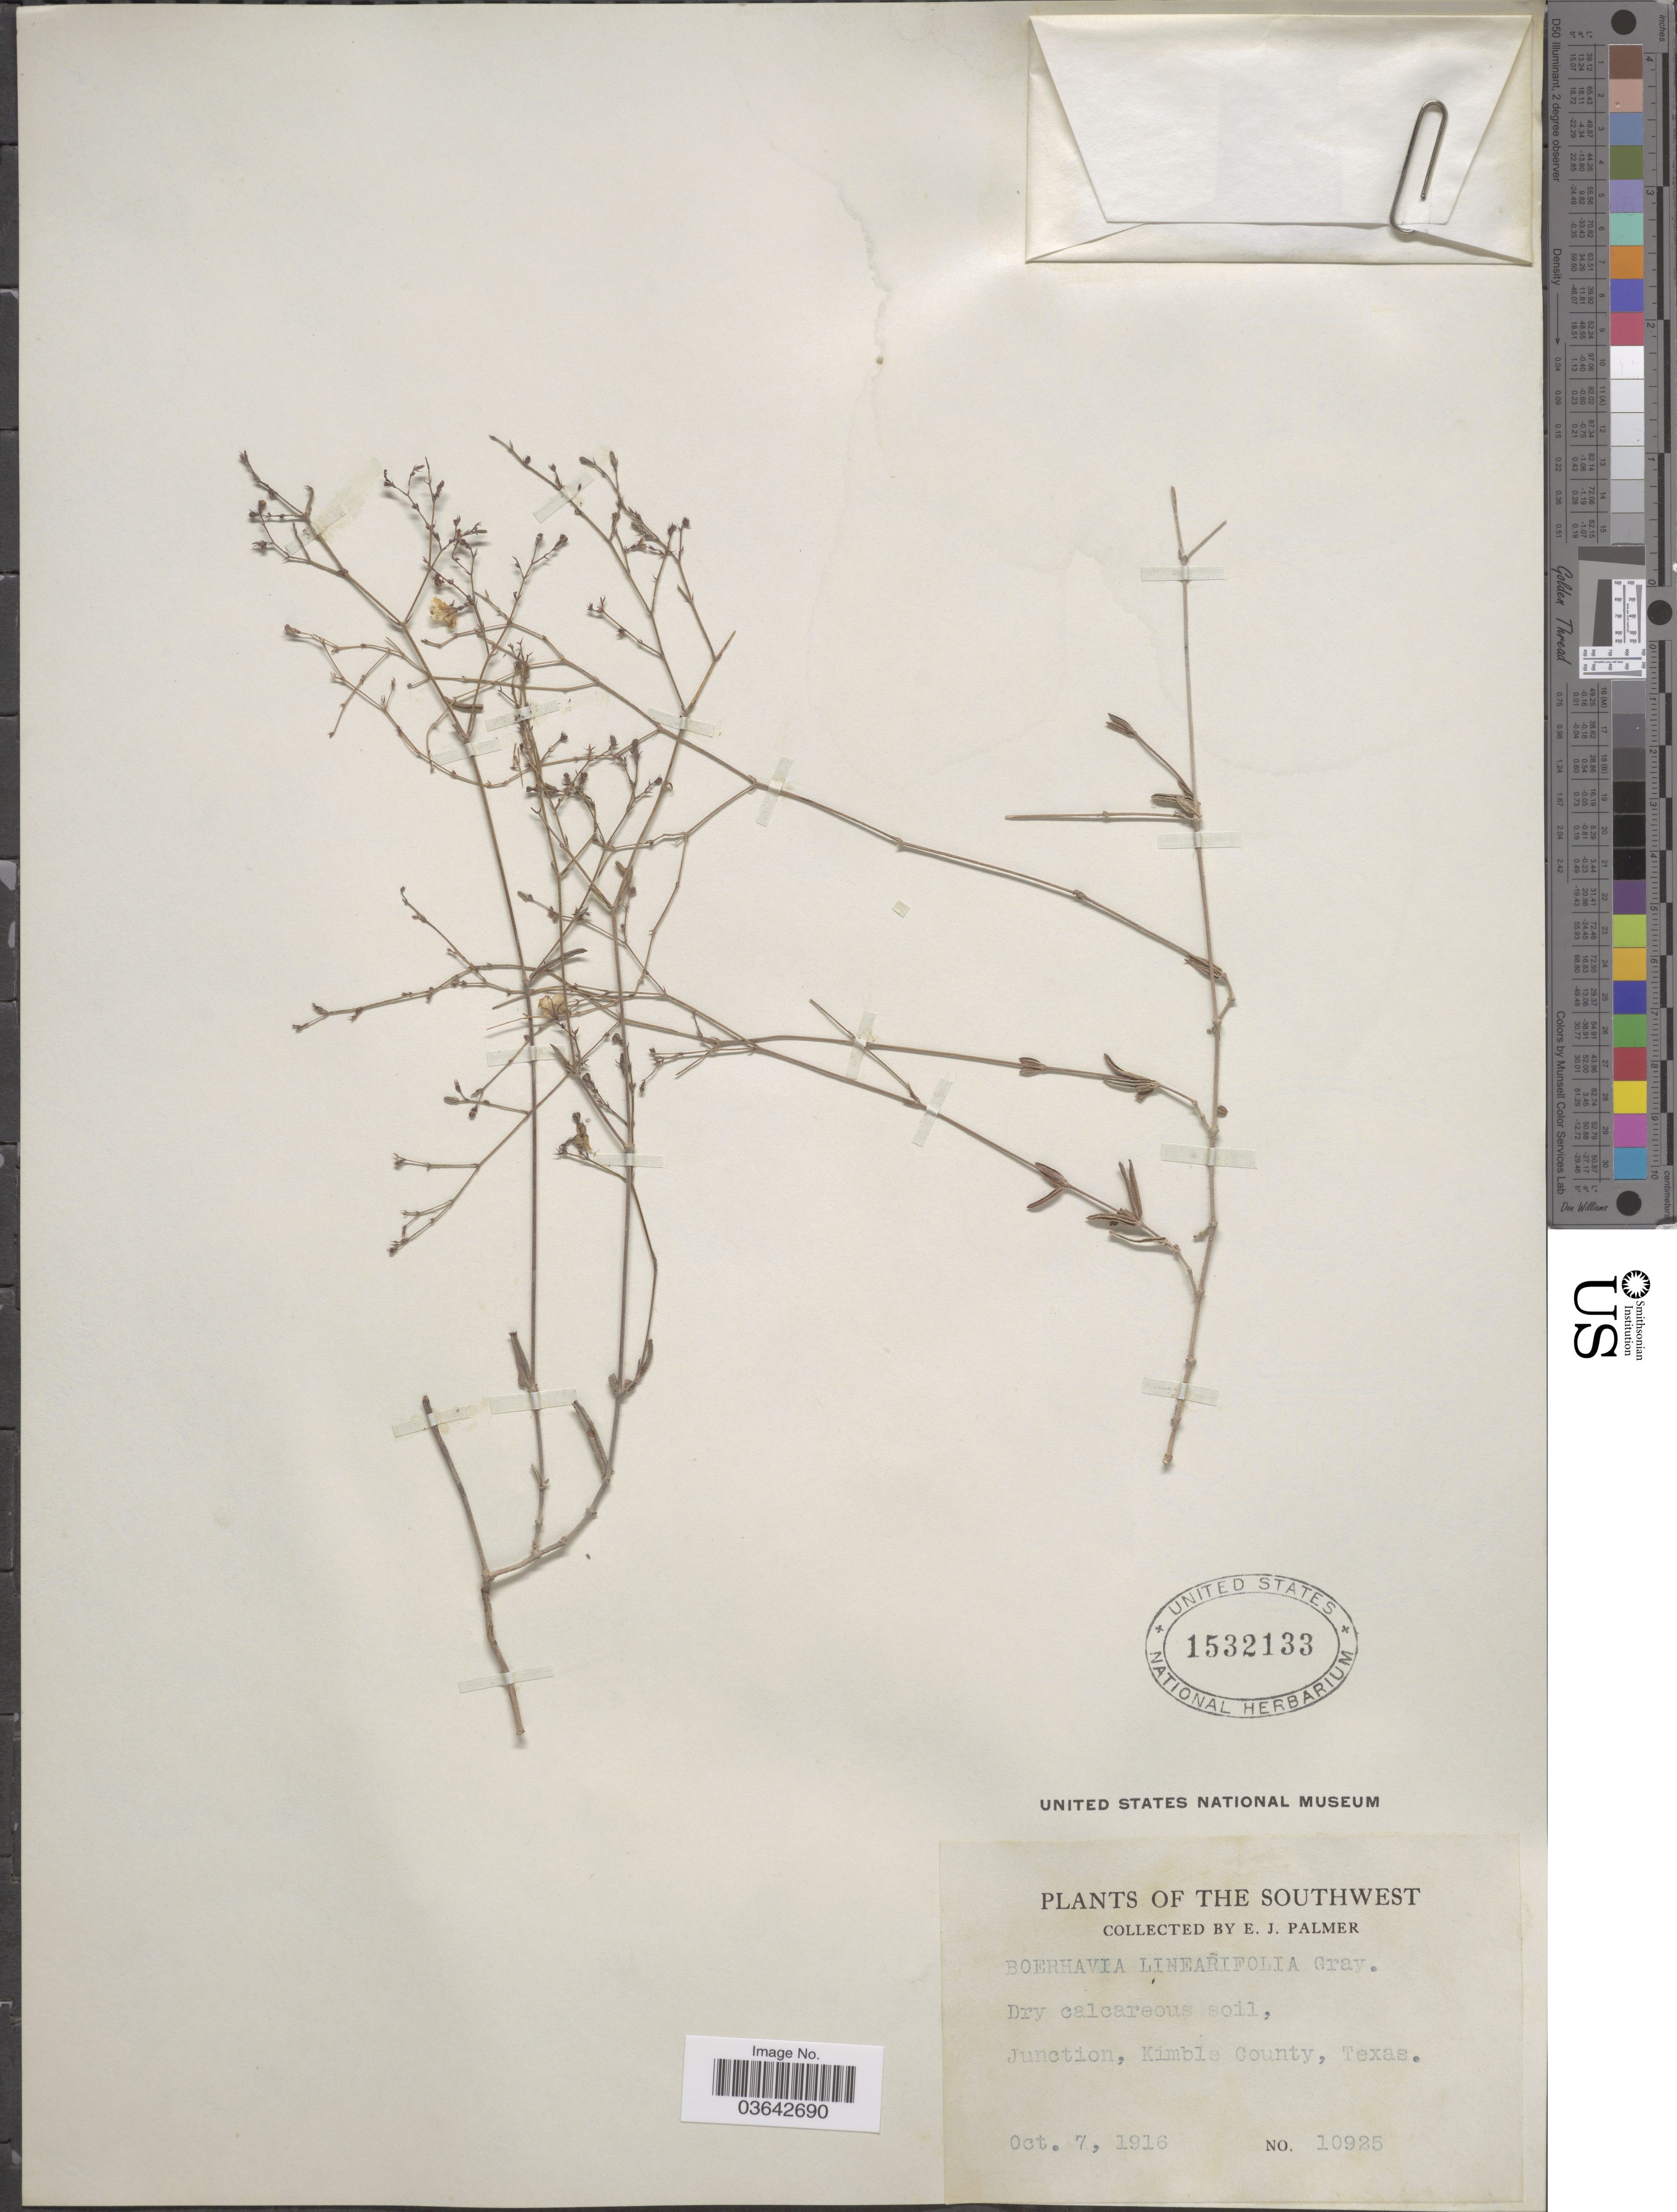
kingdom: Plantae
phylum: Tracheophyta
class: Magnoliopsida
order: Caryophyllales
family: Nyctaginaceae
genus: Boerhavia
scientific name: Boerhavia linearifolia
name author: A. Gray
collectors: E. J. Palmer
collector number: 10925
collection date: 1916-10-07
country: United States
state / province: Texas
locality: The Southwest. Junction, Kimble County.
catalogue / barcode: US 1532133